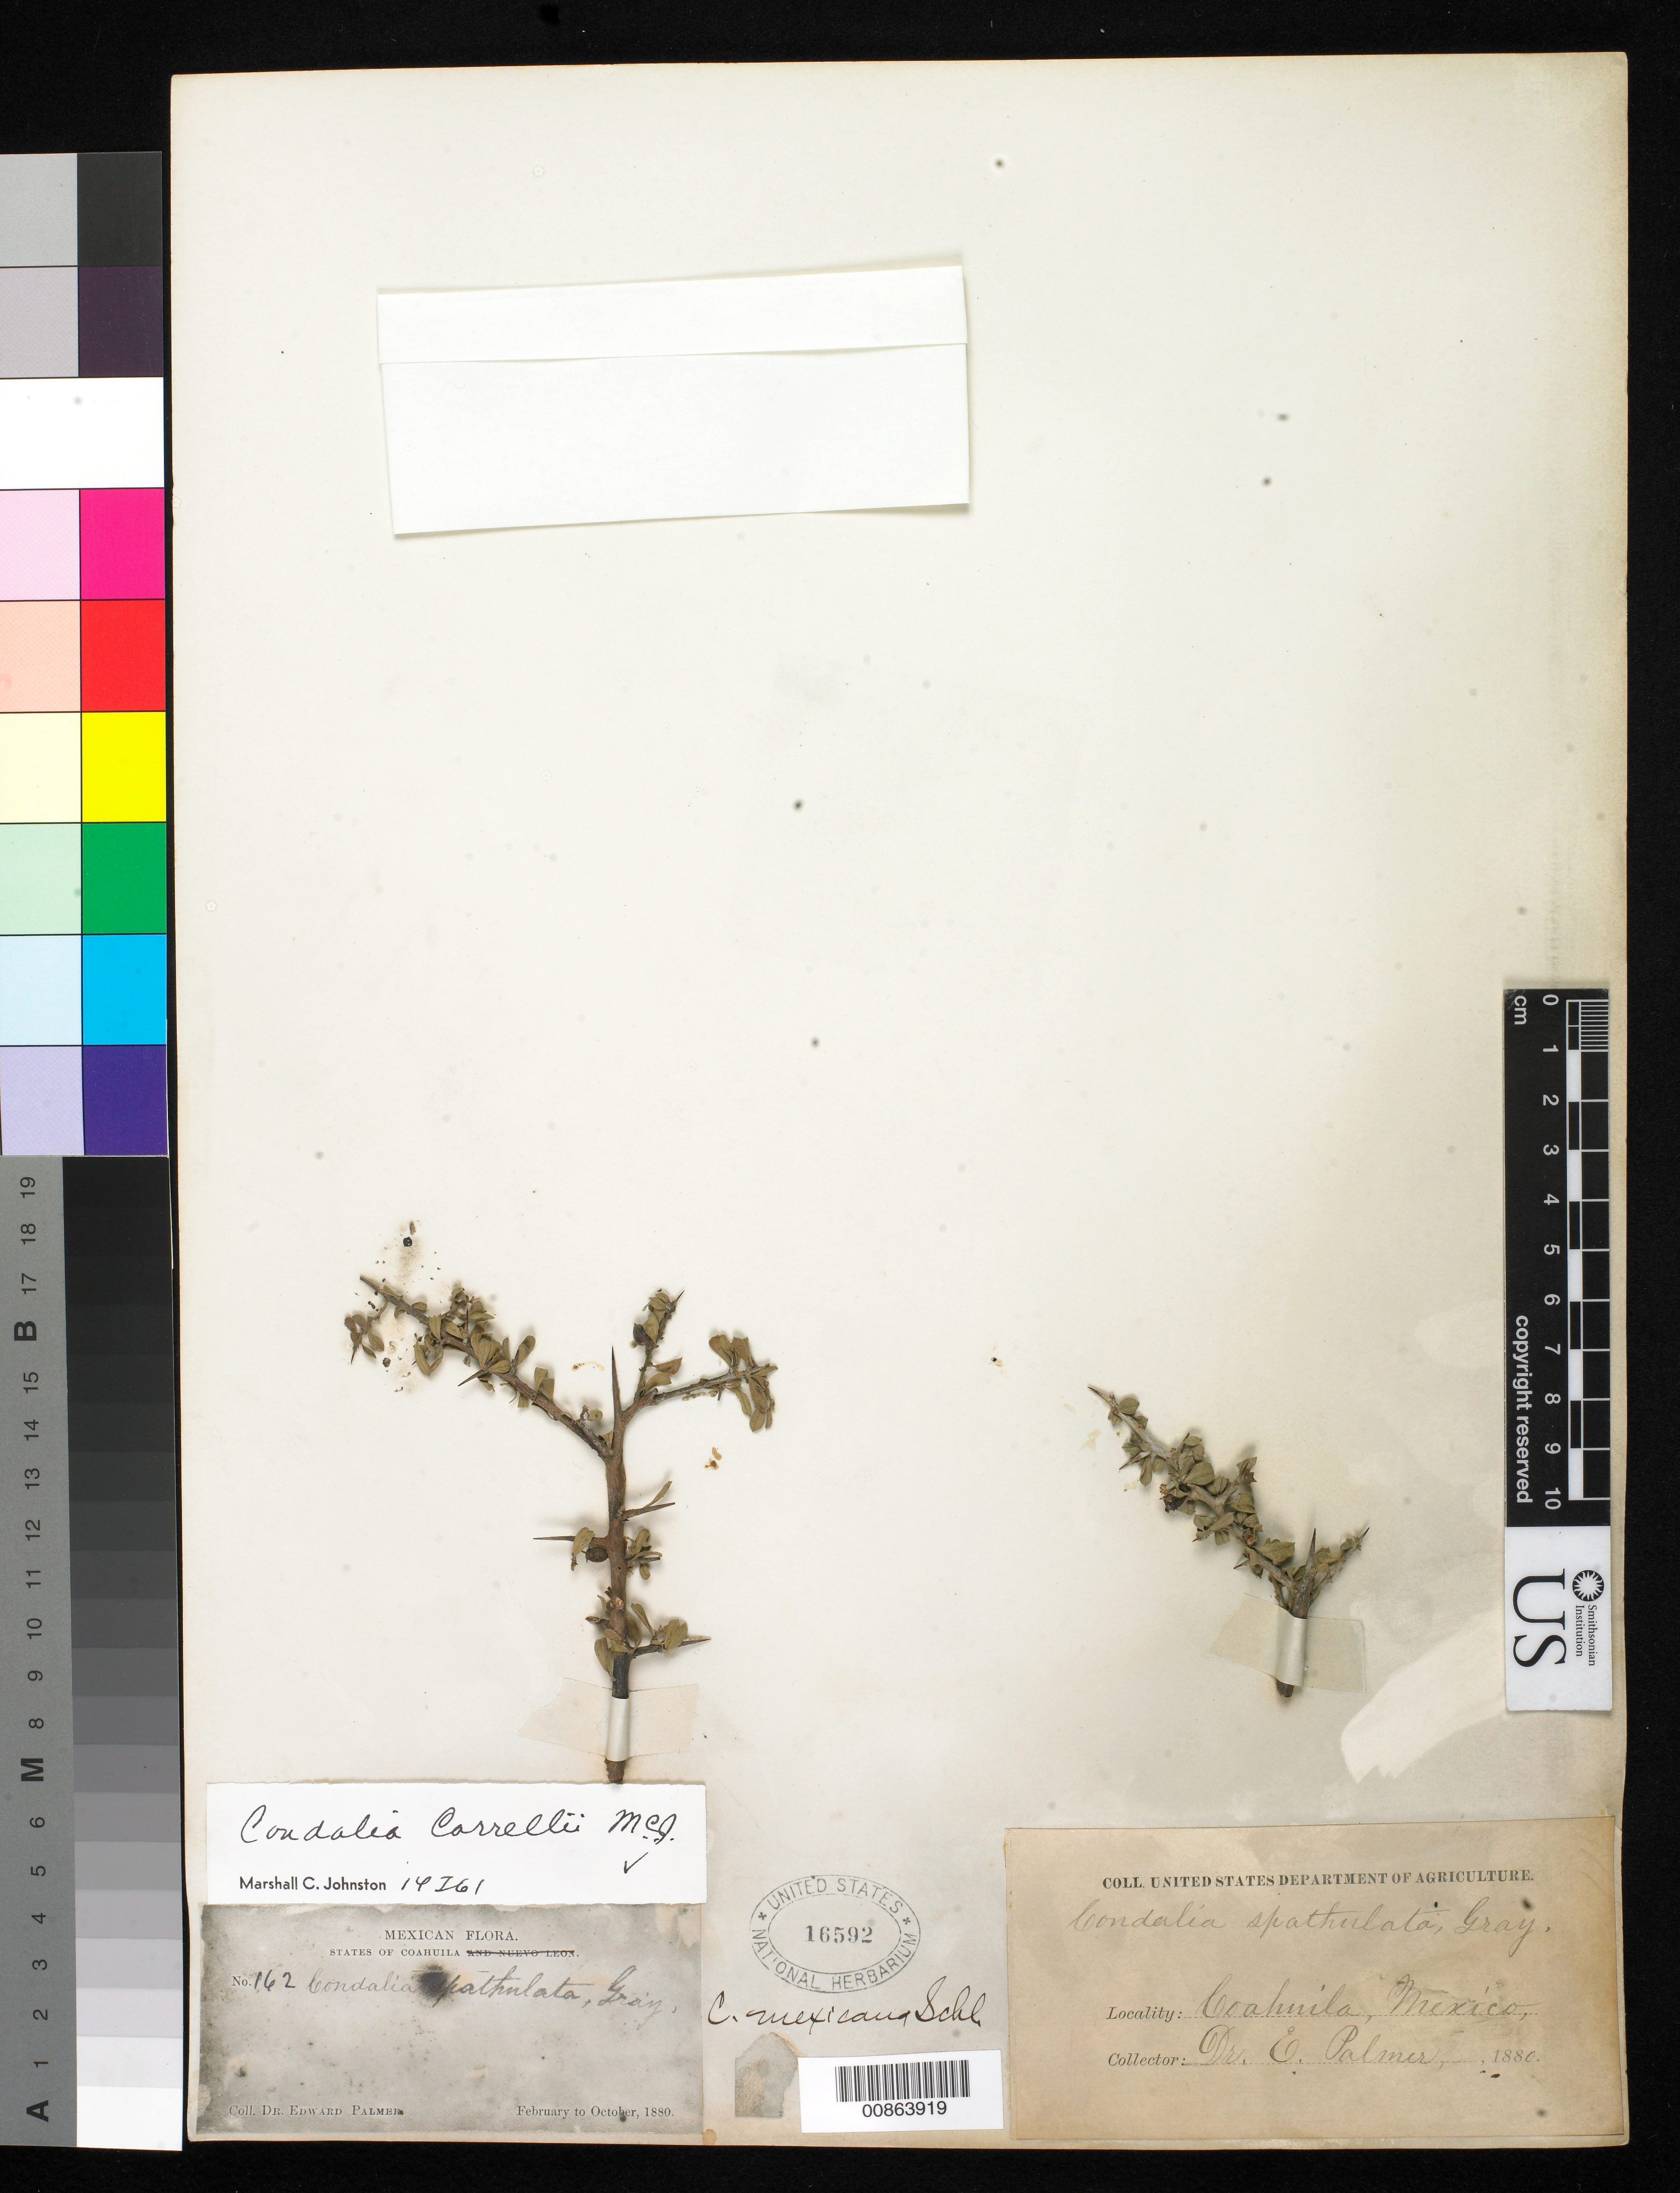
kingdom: Plantae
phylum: Tracheophyta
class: Magnoliopsida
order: Rosales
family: Rhamnaceae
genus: Condalia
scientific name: Condalia correllii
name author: M.C. Johnst.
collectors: E. Palmer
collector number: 162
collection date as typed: Feb 1880 to -- Oct 1880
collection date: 1880-02/1880-10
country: Mexico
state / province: Coahuila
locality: Coahuila.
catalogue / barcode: US 16592